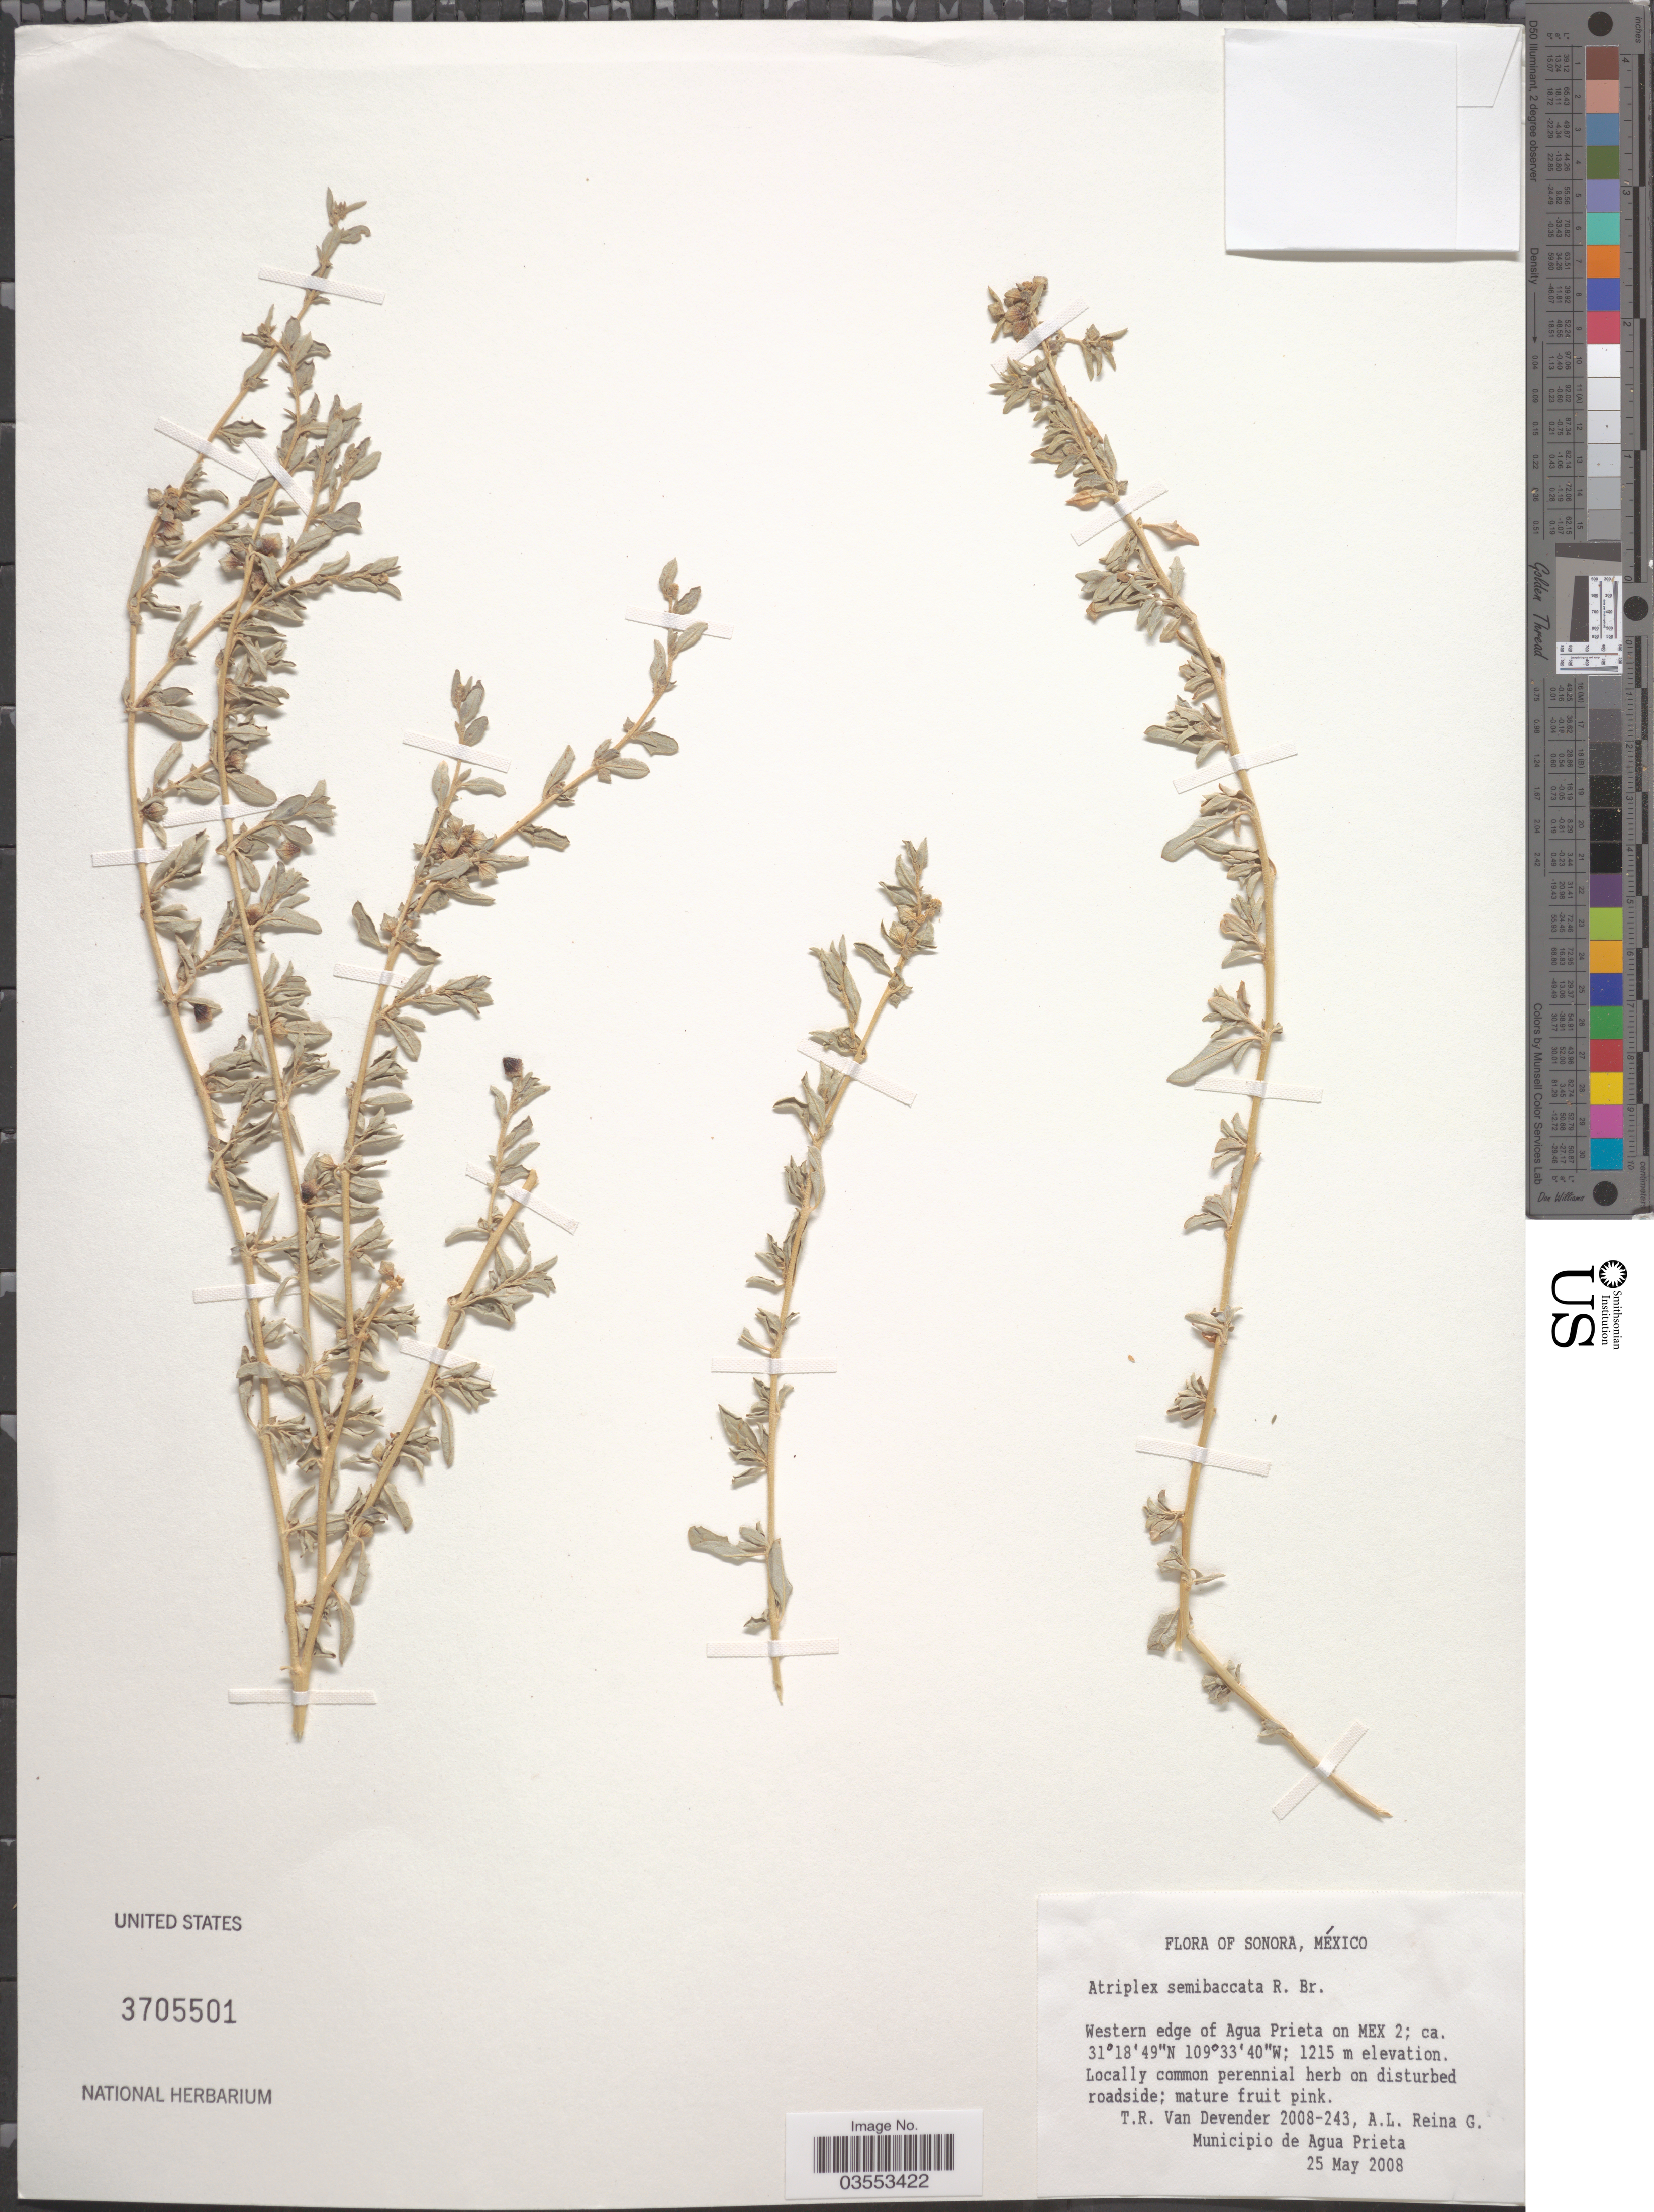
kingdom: Plantae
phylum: Tracheophyta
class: Magnoliopsida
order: Caryophyllales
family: Amaranthaceae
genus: Atriplex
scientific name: Atriplex semibaccata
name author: R. Br.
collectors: T. R. Van Devender & A. L. Reina G.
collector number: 2008-243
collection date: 2008-05-25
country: Mexico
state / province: Sonora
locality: Western edge of Agua Prieta on MEX 2.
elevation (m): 1215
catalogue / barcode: US 3705501